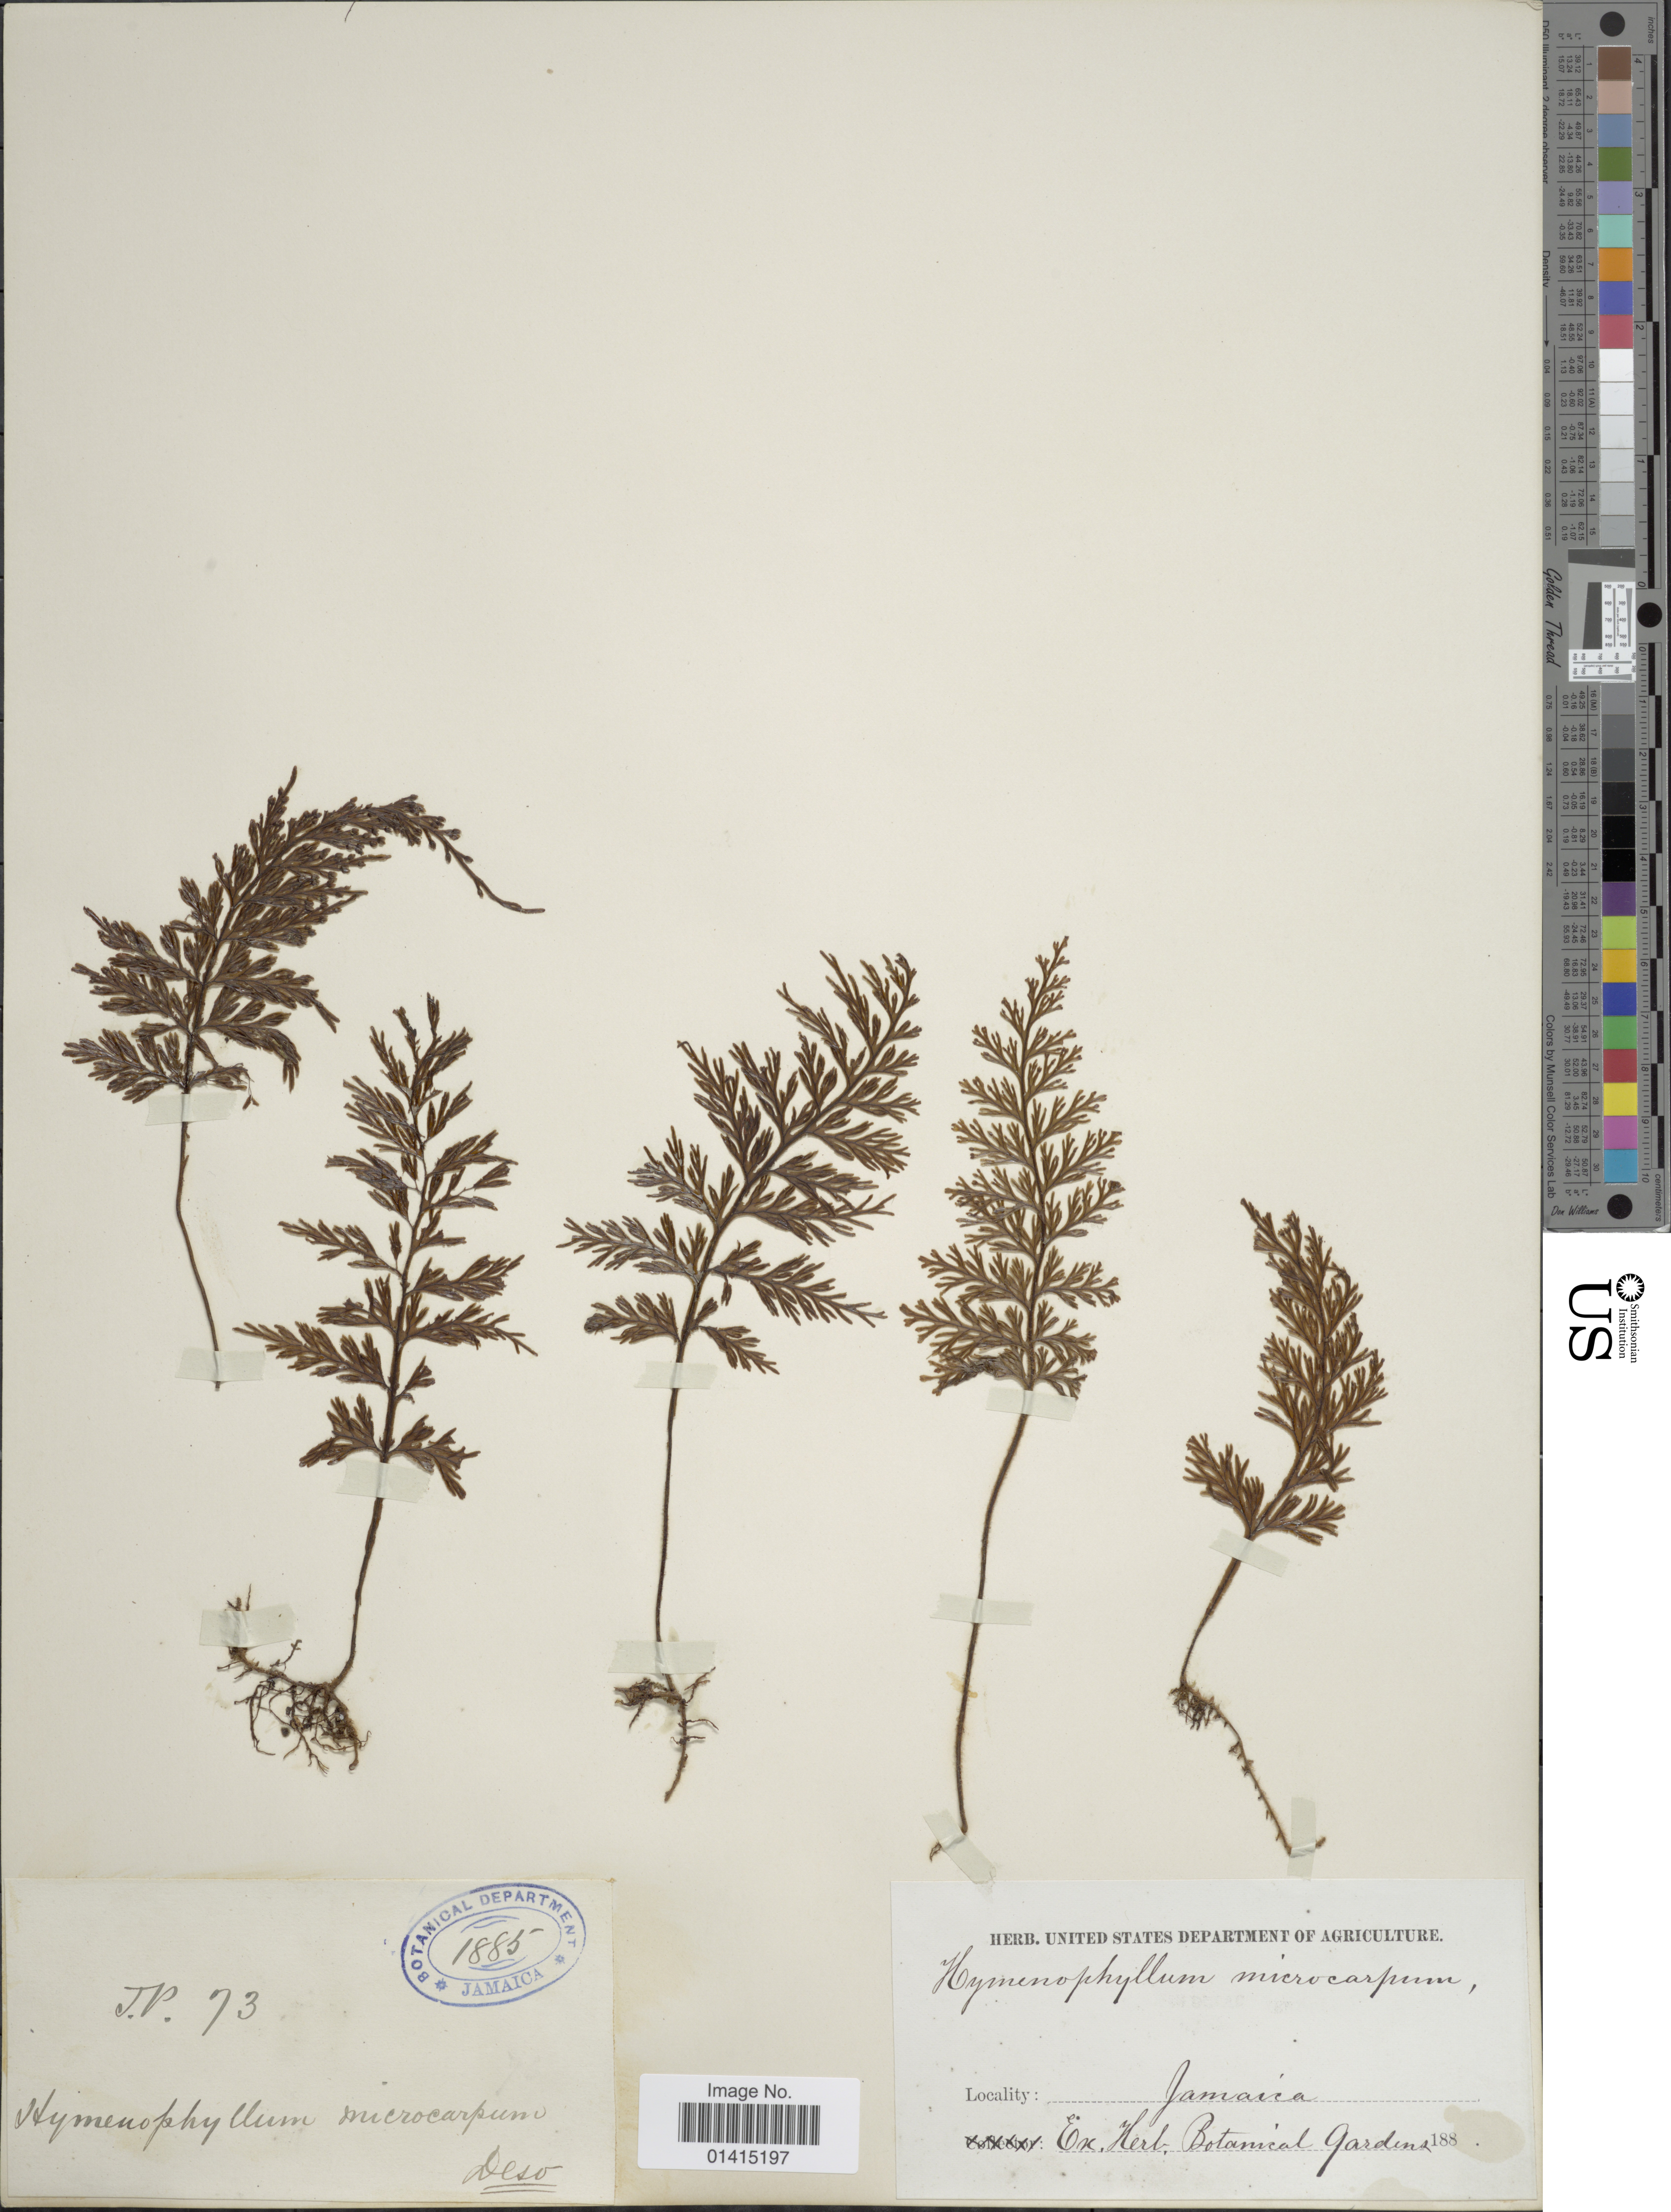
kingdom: Plantae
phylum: Tracheophyta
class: Polypodiopsida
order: Hymenophyllales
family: Hymenophyllaceae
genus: Hymenophyllum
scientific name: Hymenophyllum microcarpum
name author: (Desv.) Lellinger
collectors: ex herb. Botanic Gardens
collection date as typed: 188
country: Jamaica